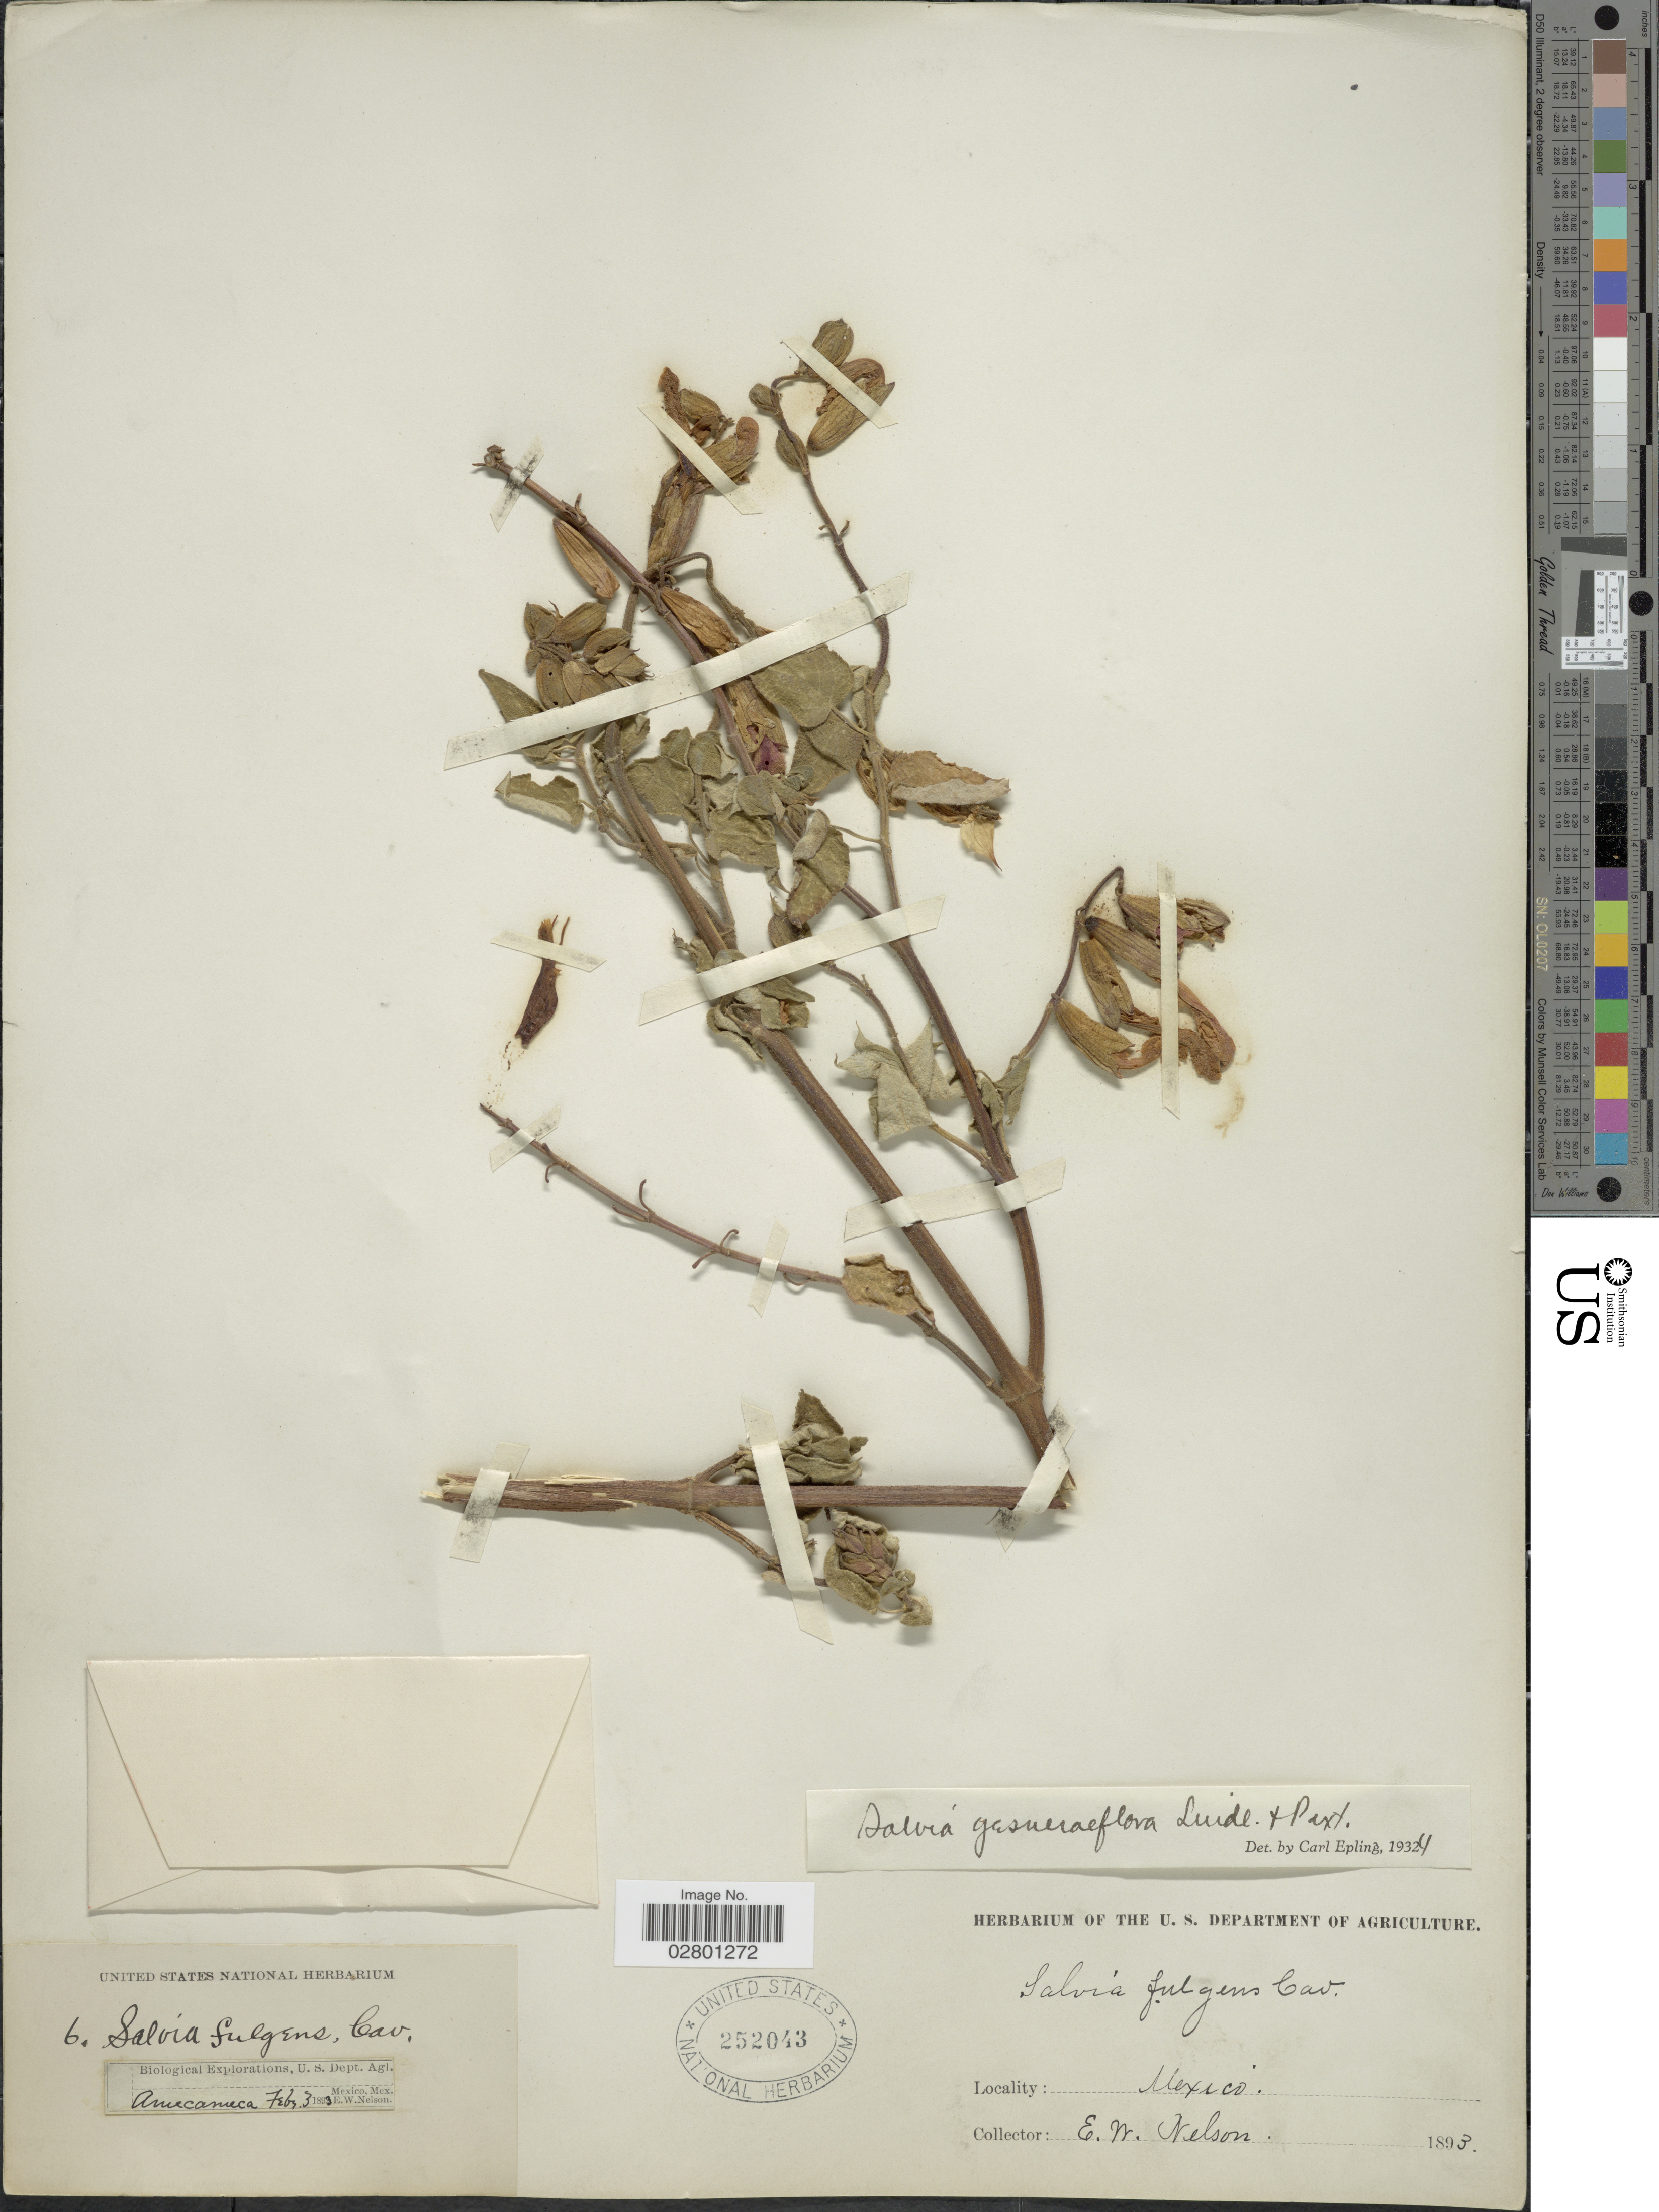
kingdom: Plantae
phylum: Tracheophyta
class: Magnoliopsida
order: Lamiales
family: Lamiaceae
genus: Salvia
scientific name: Salvia gesneriiflora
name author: Lindl. & Paxton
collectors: E. W. Nelson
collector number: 6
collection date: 1893-02-03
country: Mexico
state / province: México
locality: Amecameca.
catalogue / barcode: US 252043